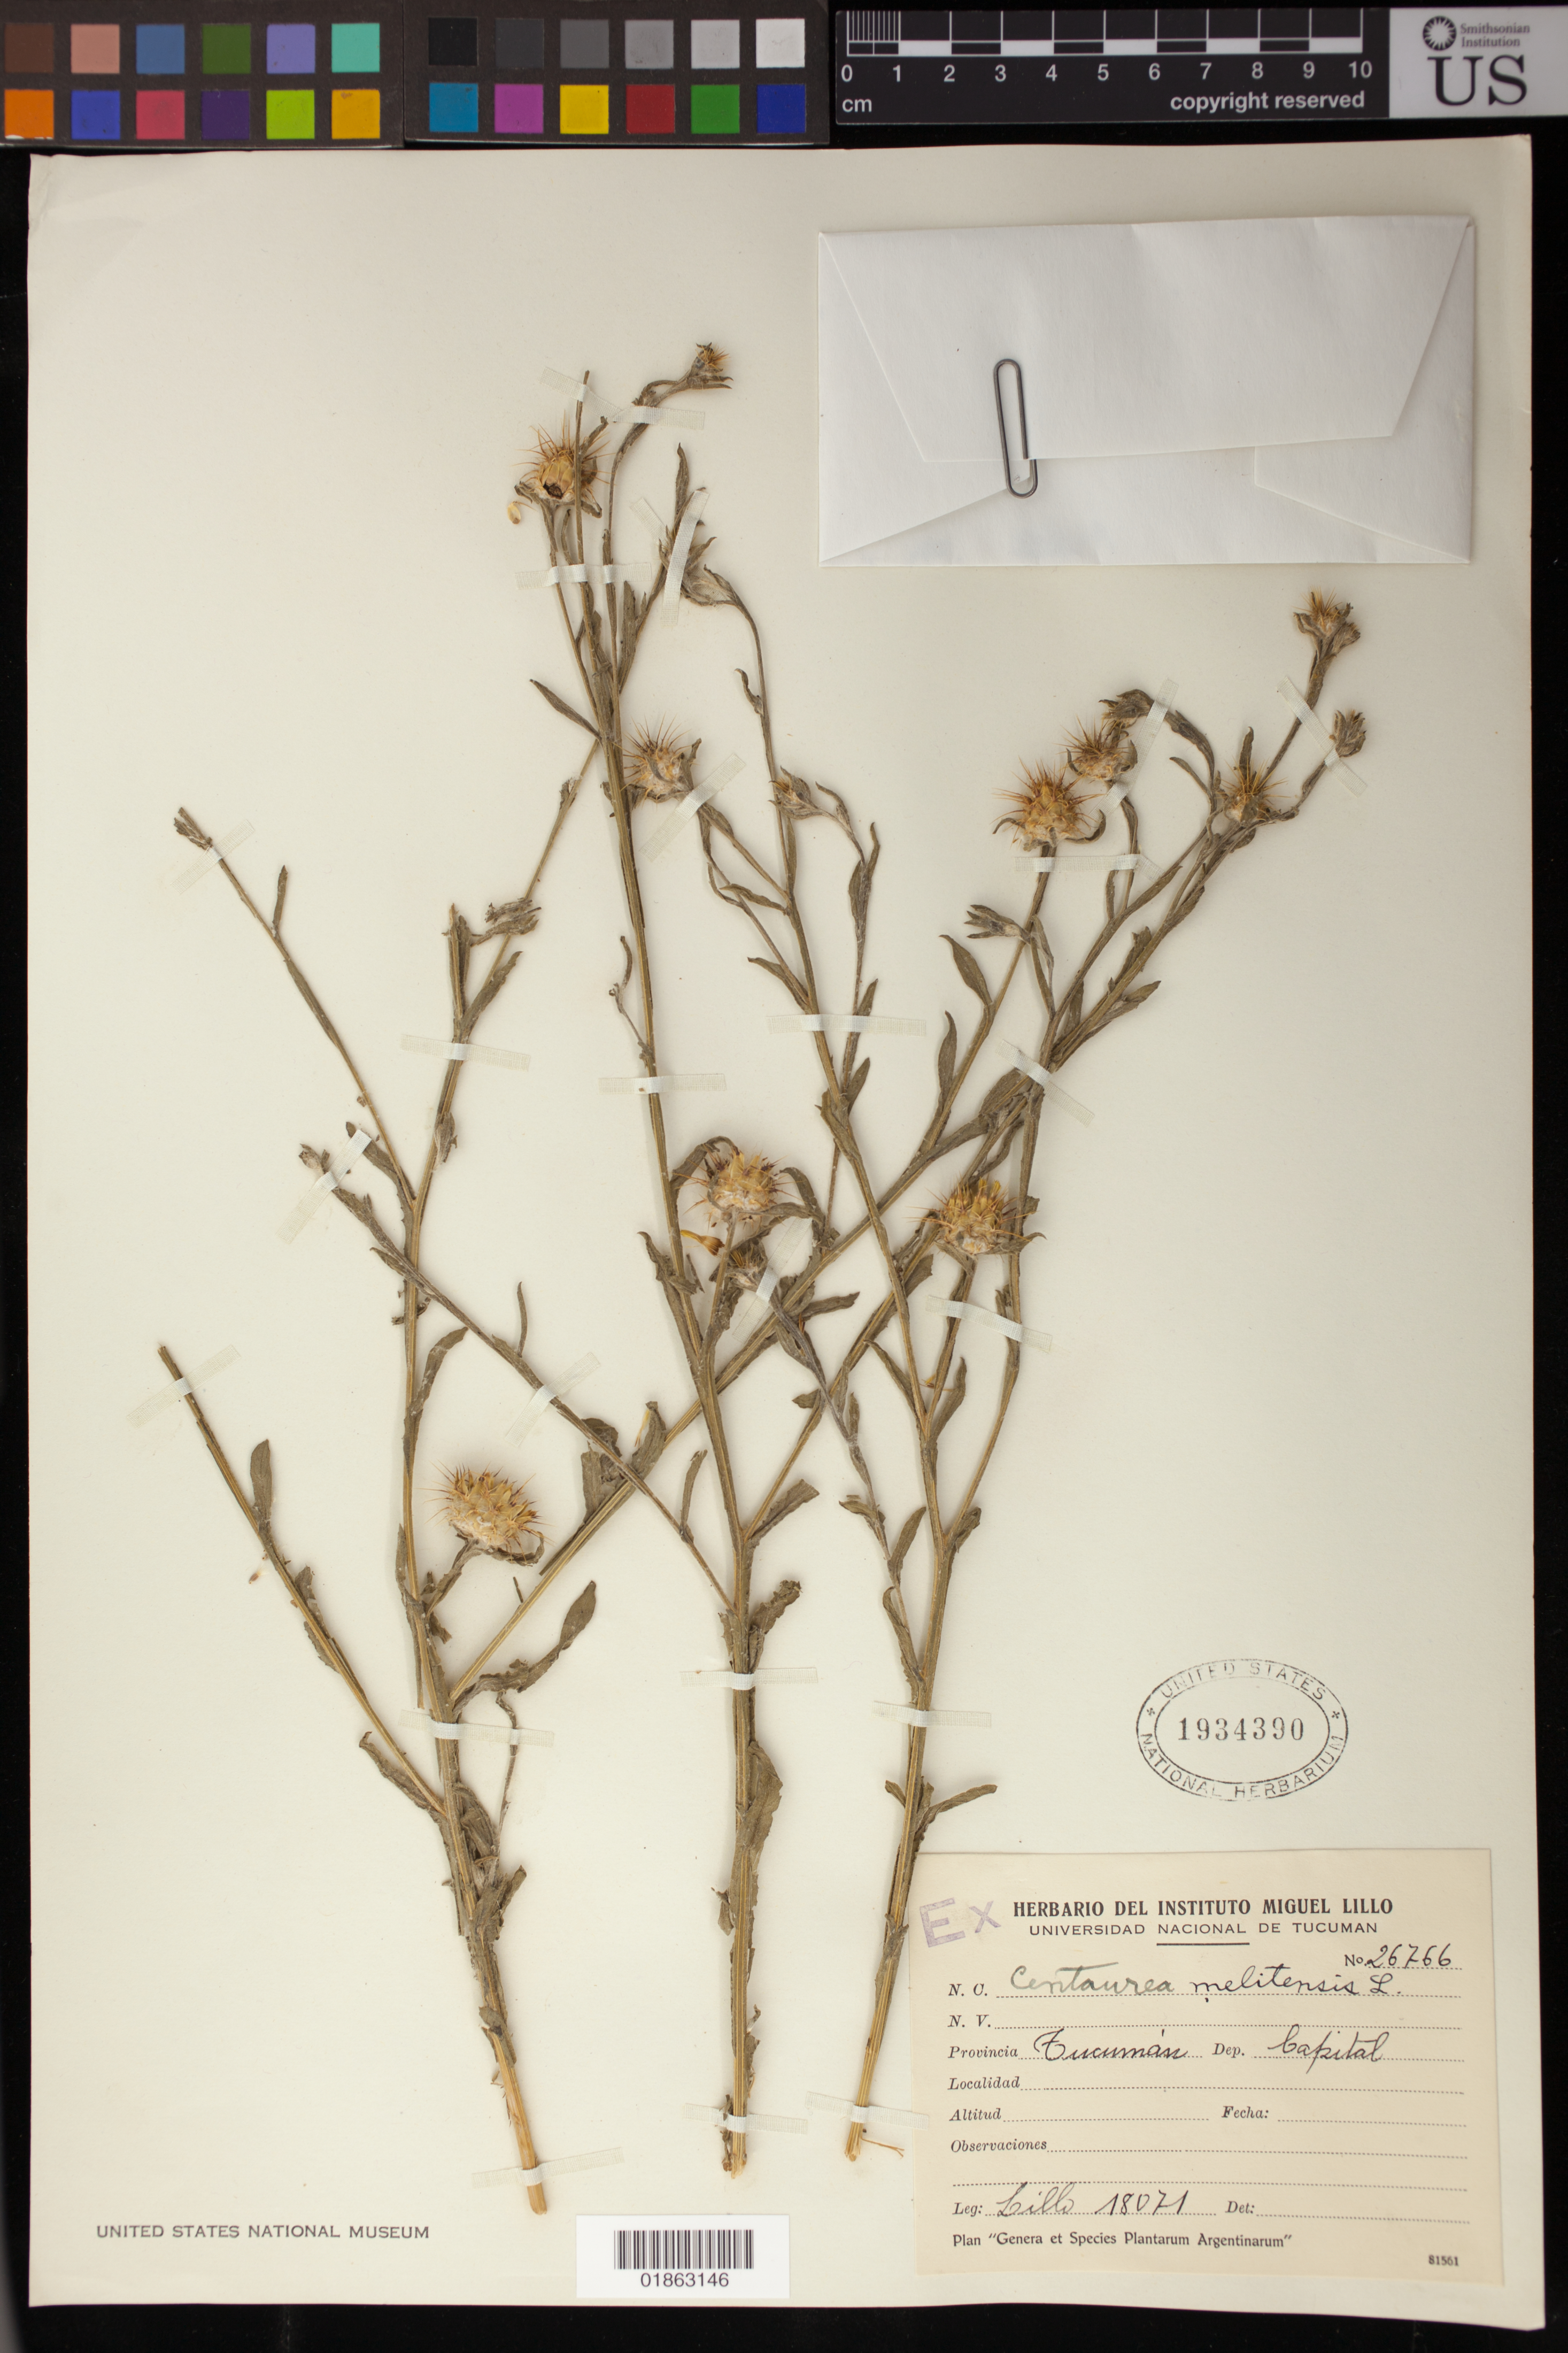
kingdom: Plantae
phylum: Tracheophyta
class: Magnoliopsida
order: Asterales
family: Asteraceae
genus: Centaurea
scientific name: Centaurea melitensis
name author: L.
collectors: M. Lillo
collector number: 18071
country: Argentina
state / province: Tucumán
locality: Capital.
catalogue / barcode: US 1934390